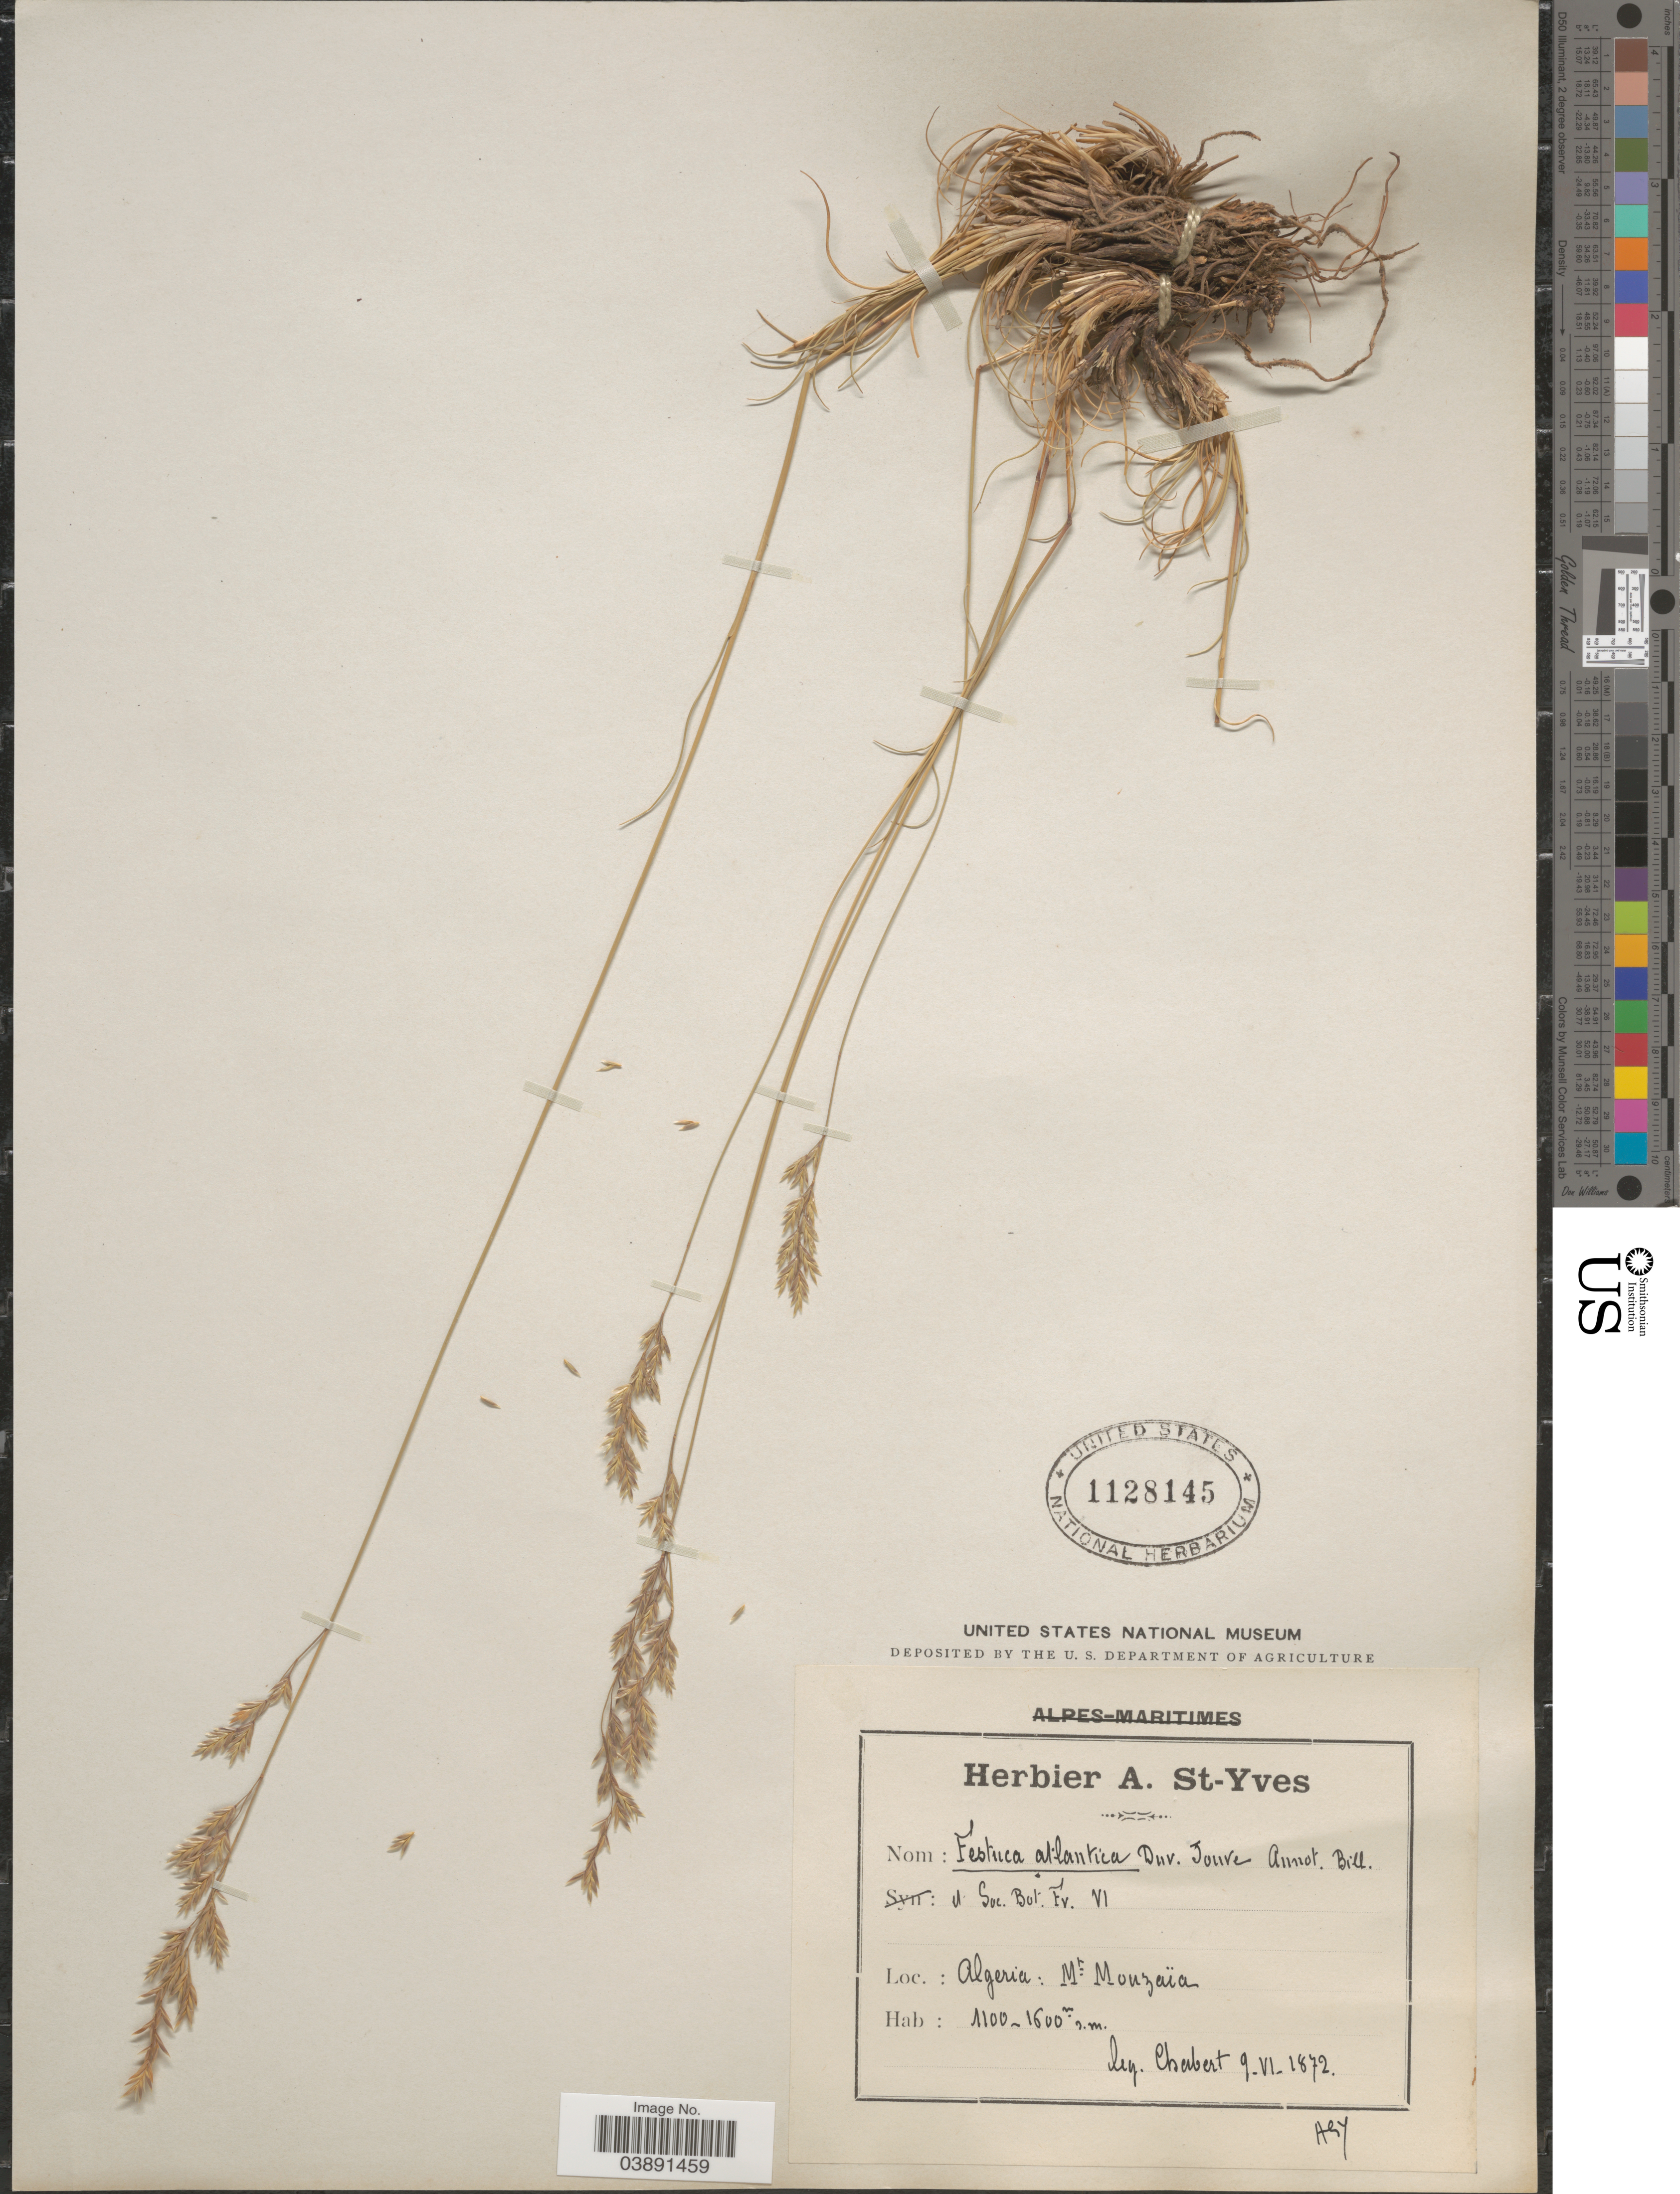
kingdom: Plantae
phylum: Tracheophyta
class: Liliopsida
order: Poales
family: Poaceae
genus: Festuca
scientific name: Festuca atlantica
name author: Duval-Jouve ex Clauson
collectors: Chabert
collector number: A57*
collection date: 1872-06-09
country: Algeria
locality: Mt. Mouzaïa.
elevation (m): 1100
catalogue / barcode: US 1128145